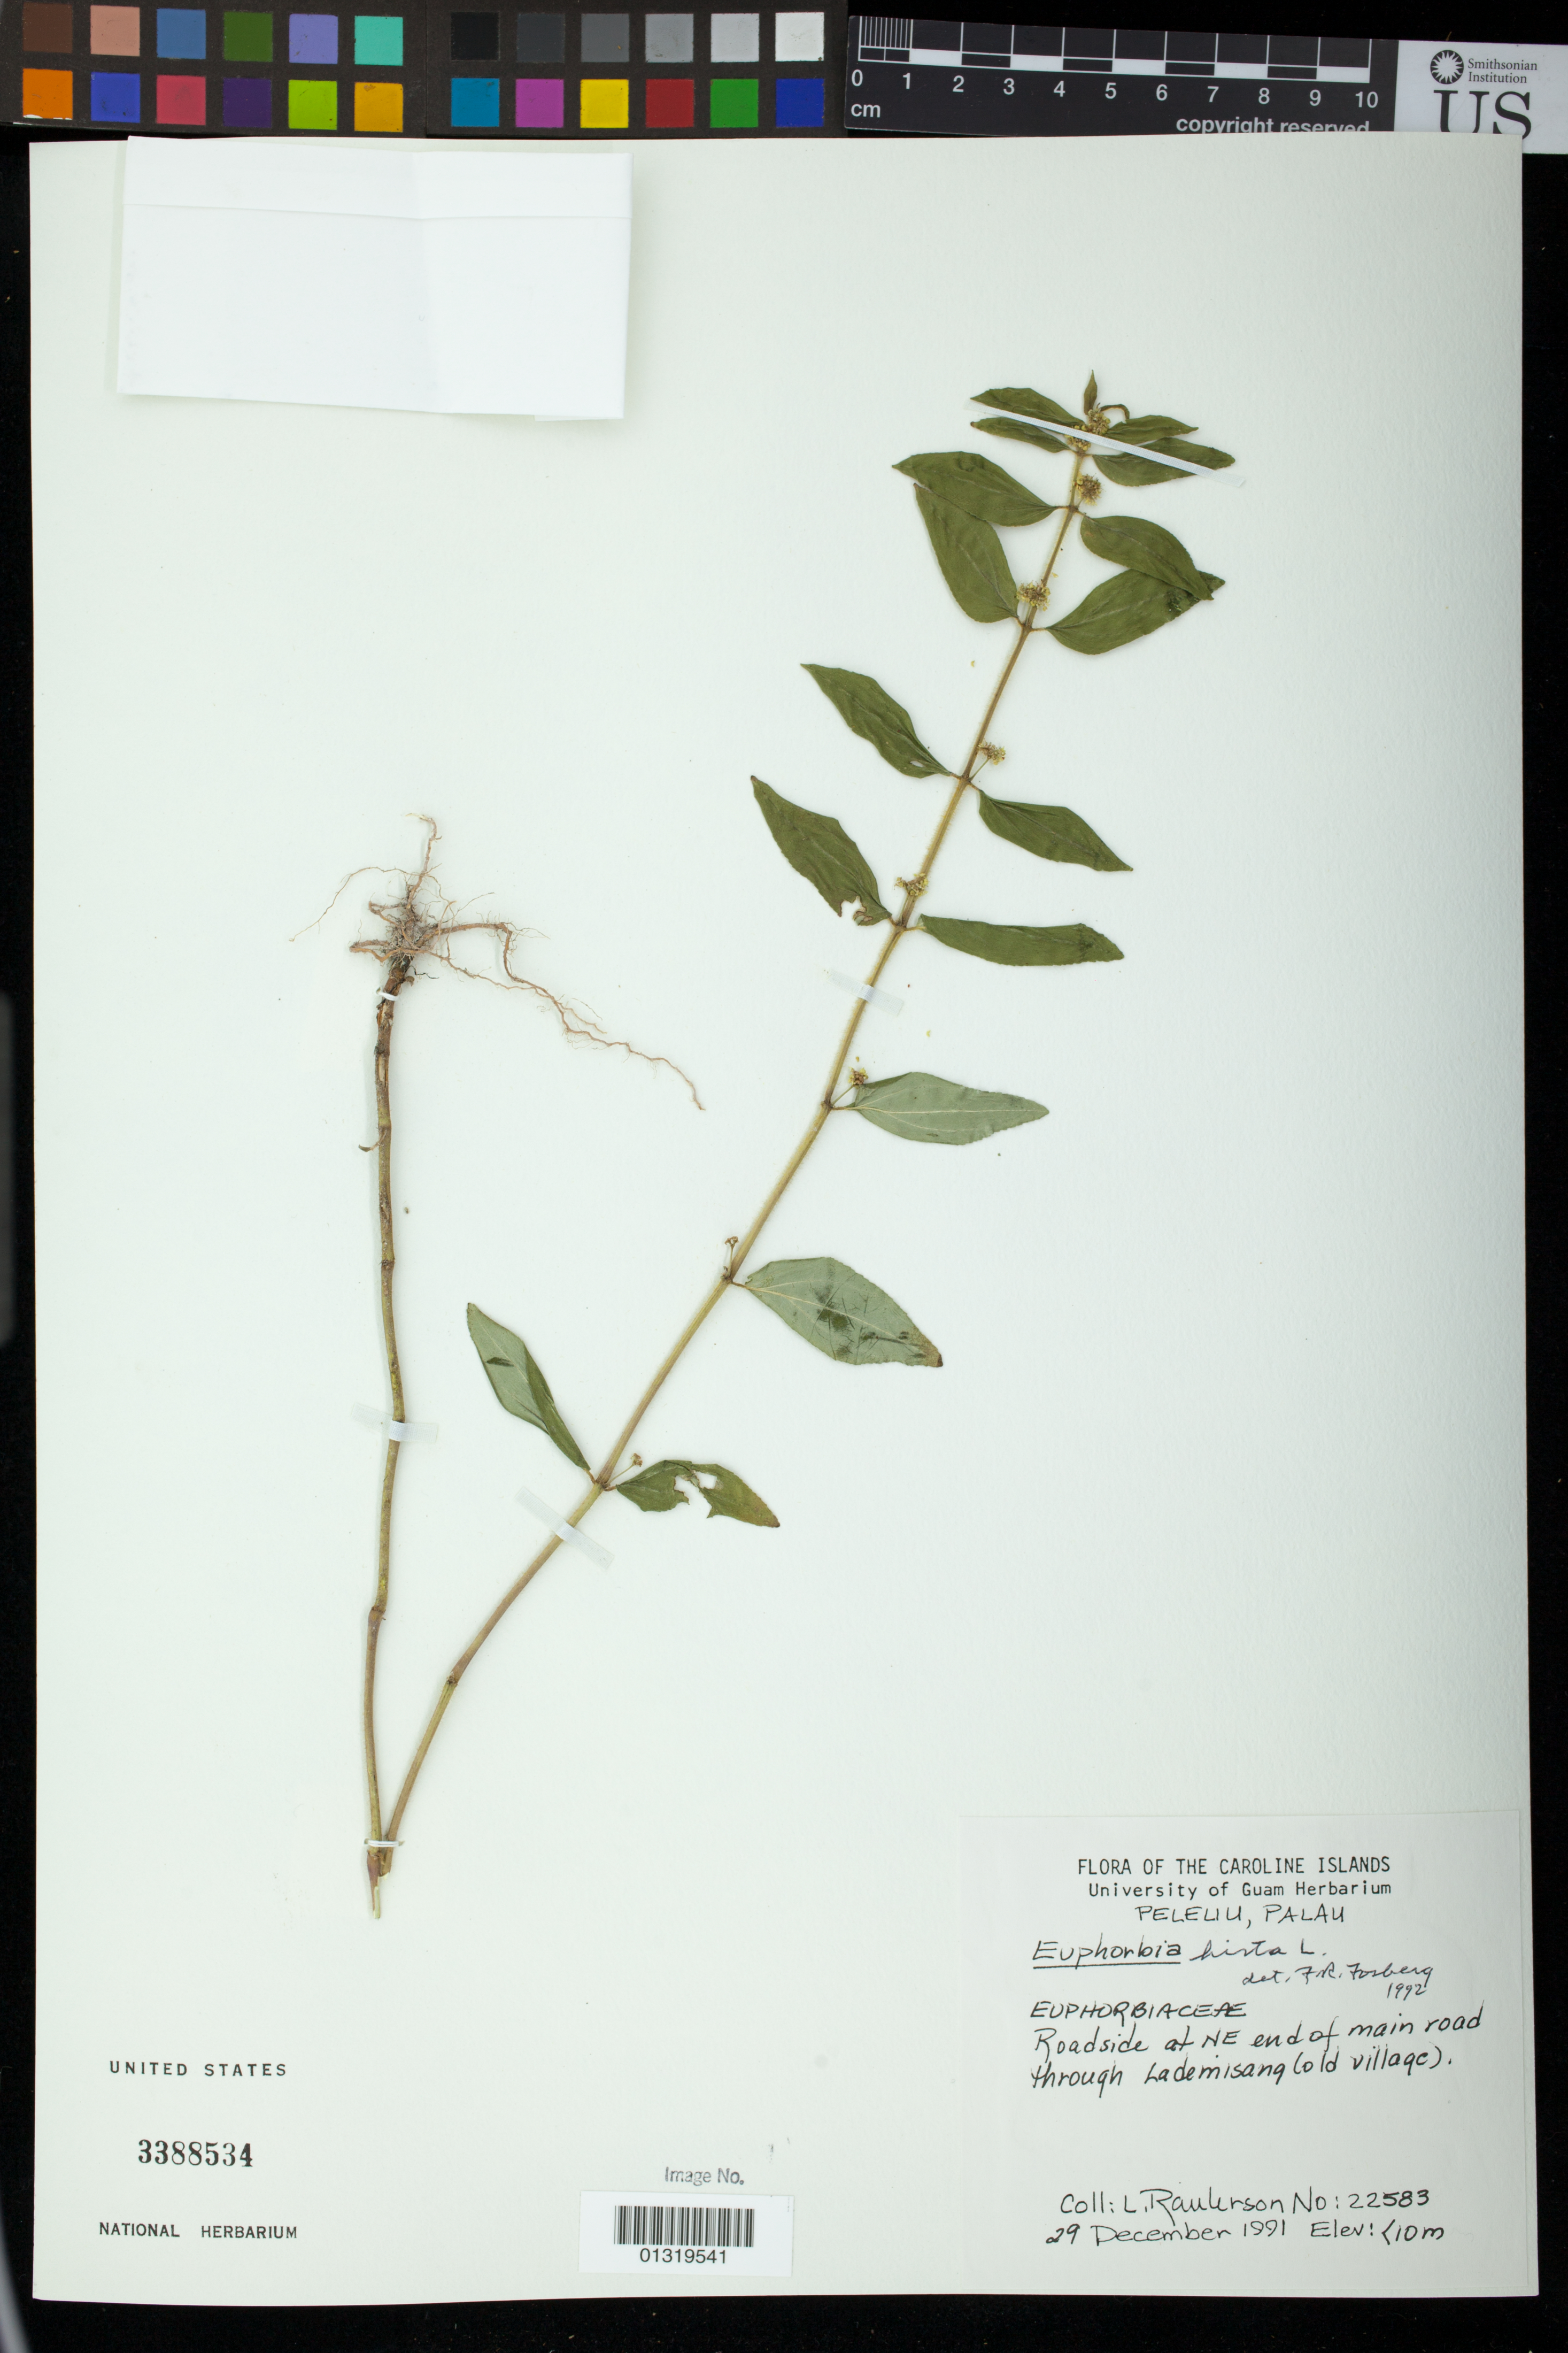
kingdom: Plantae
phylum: Tracheophyta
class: Magnoliopsida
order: Malpighiales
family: Euphorbiaceae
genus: Euphorbia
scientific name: Euphorbia hirta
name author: L.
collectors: L. Raulerson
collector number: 22583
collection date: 1991-12-29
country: Palau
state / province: Peleliu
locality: Roadside at NE end of main road through Lademisang (old village).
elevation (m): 0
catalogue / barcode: US 3388534